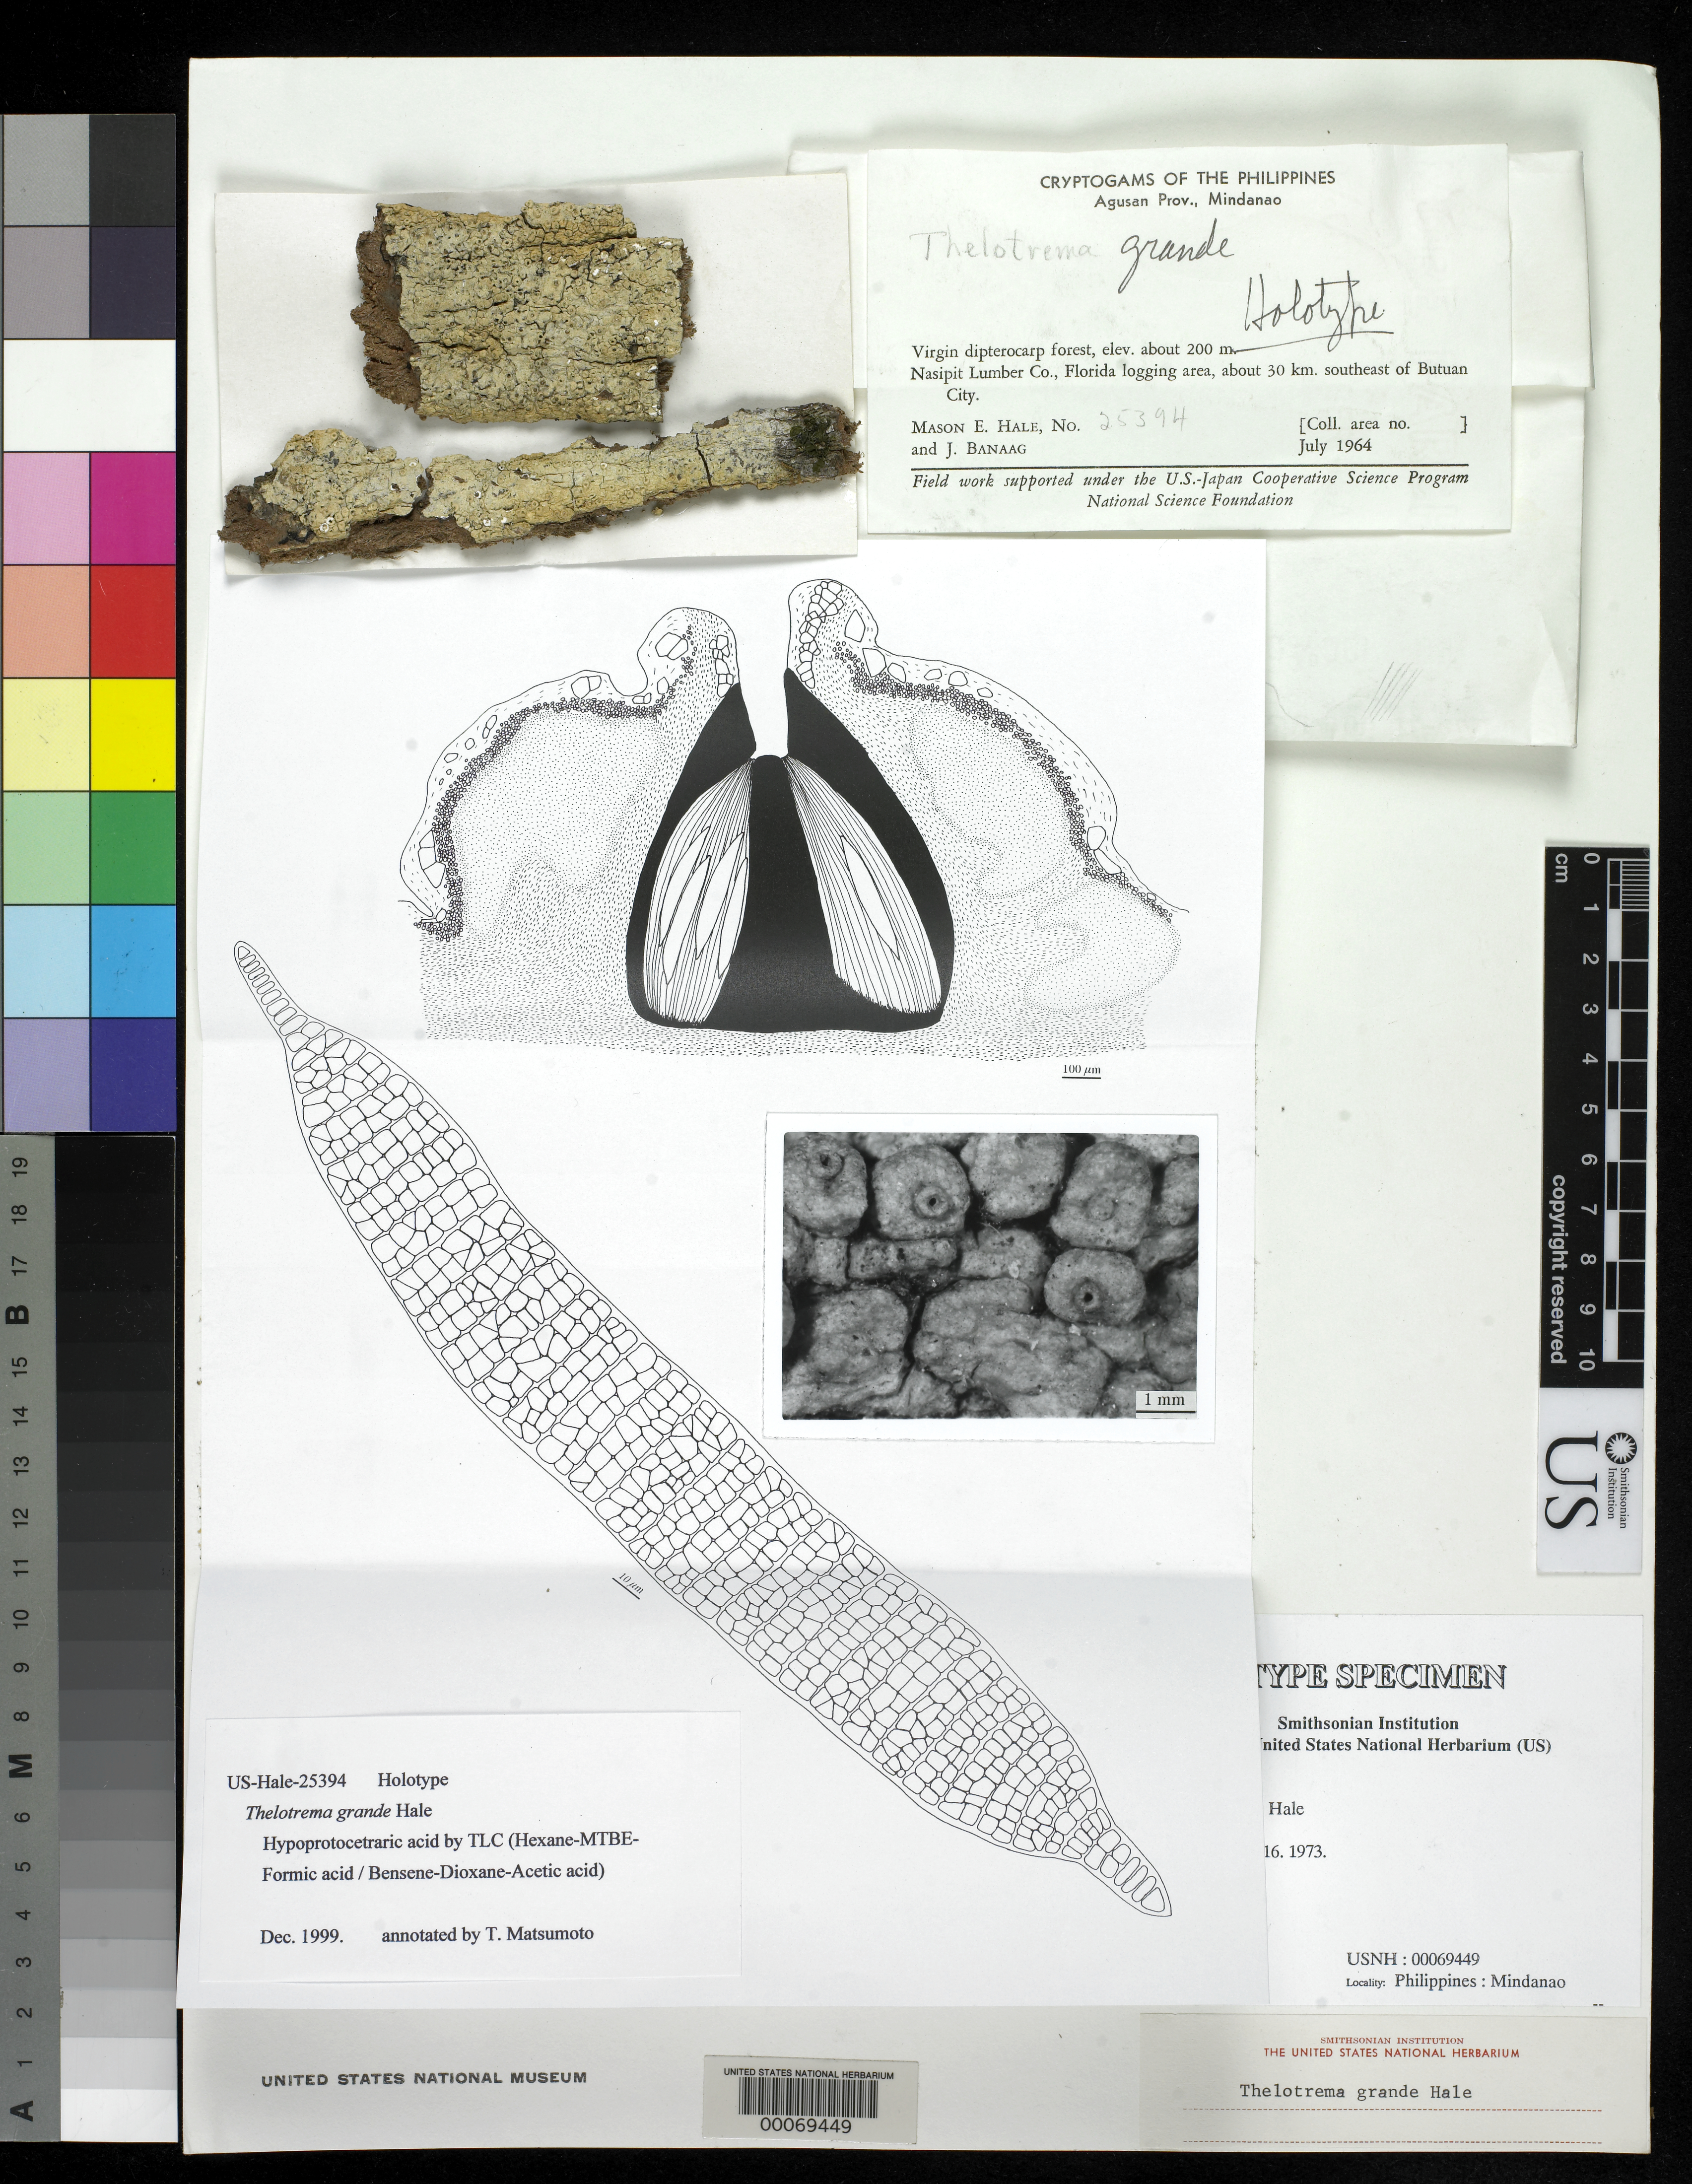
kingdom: Fungi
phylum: Ascomycota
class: Lecanoromycetes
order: Ostropales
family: Graphidaceae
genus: Thelotrema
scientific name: Thelotrema grande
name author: Hale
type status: Holotype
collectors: M. Hale & J. Banaag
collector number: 25394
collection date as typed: Jul 1964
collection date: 1964-07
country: Philippines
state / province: Caraga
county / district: Agusan del Norte / Agusan del Sur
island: Mindanao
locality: Nasipit Lumber Co., Florida Logging Area, about 30 km SE of Butuan.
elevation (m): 200